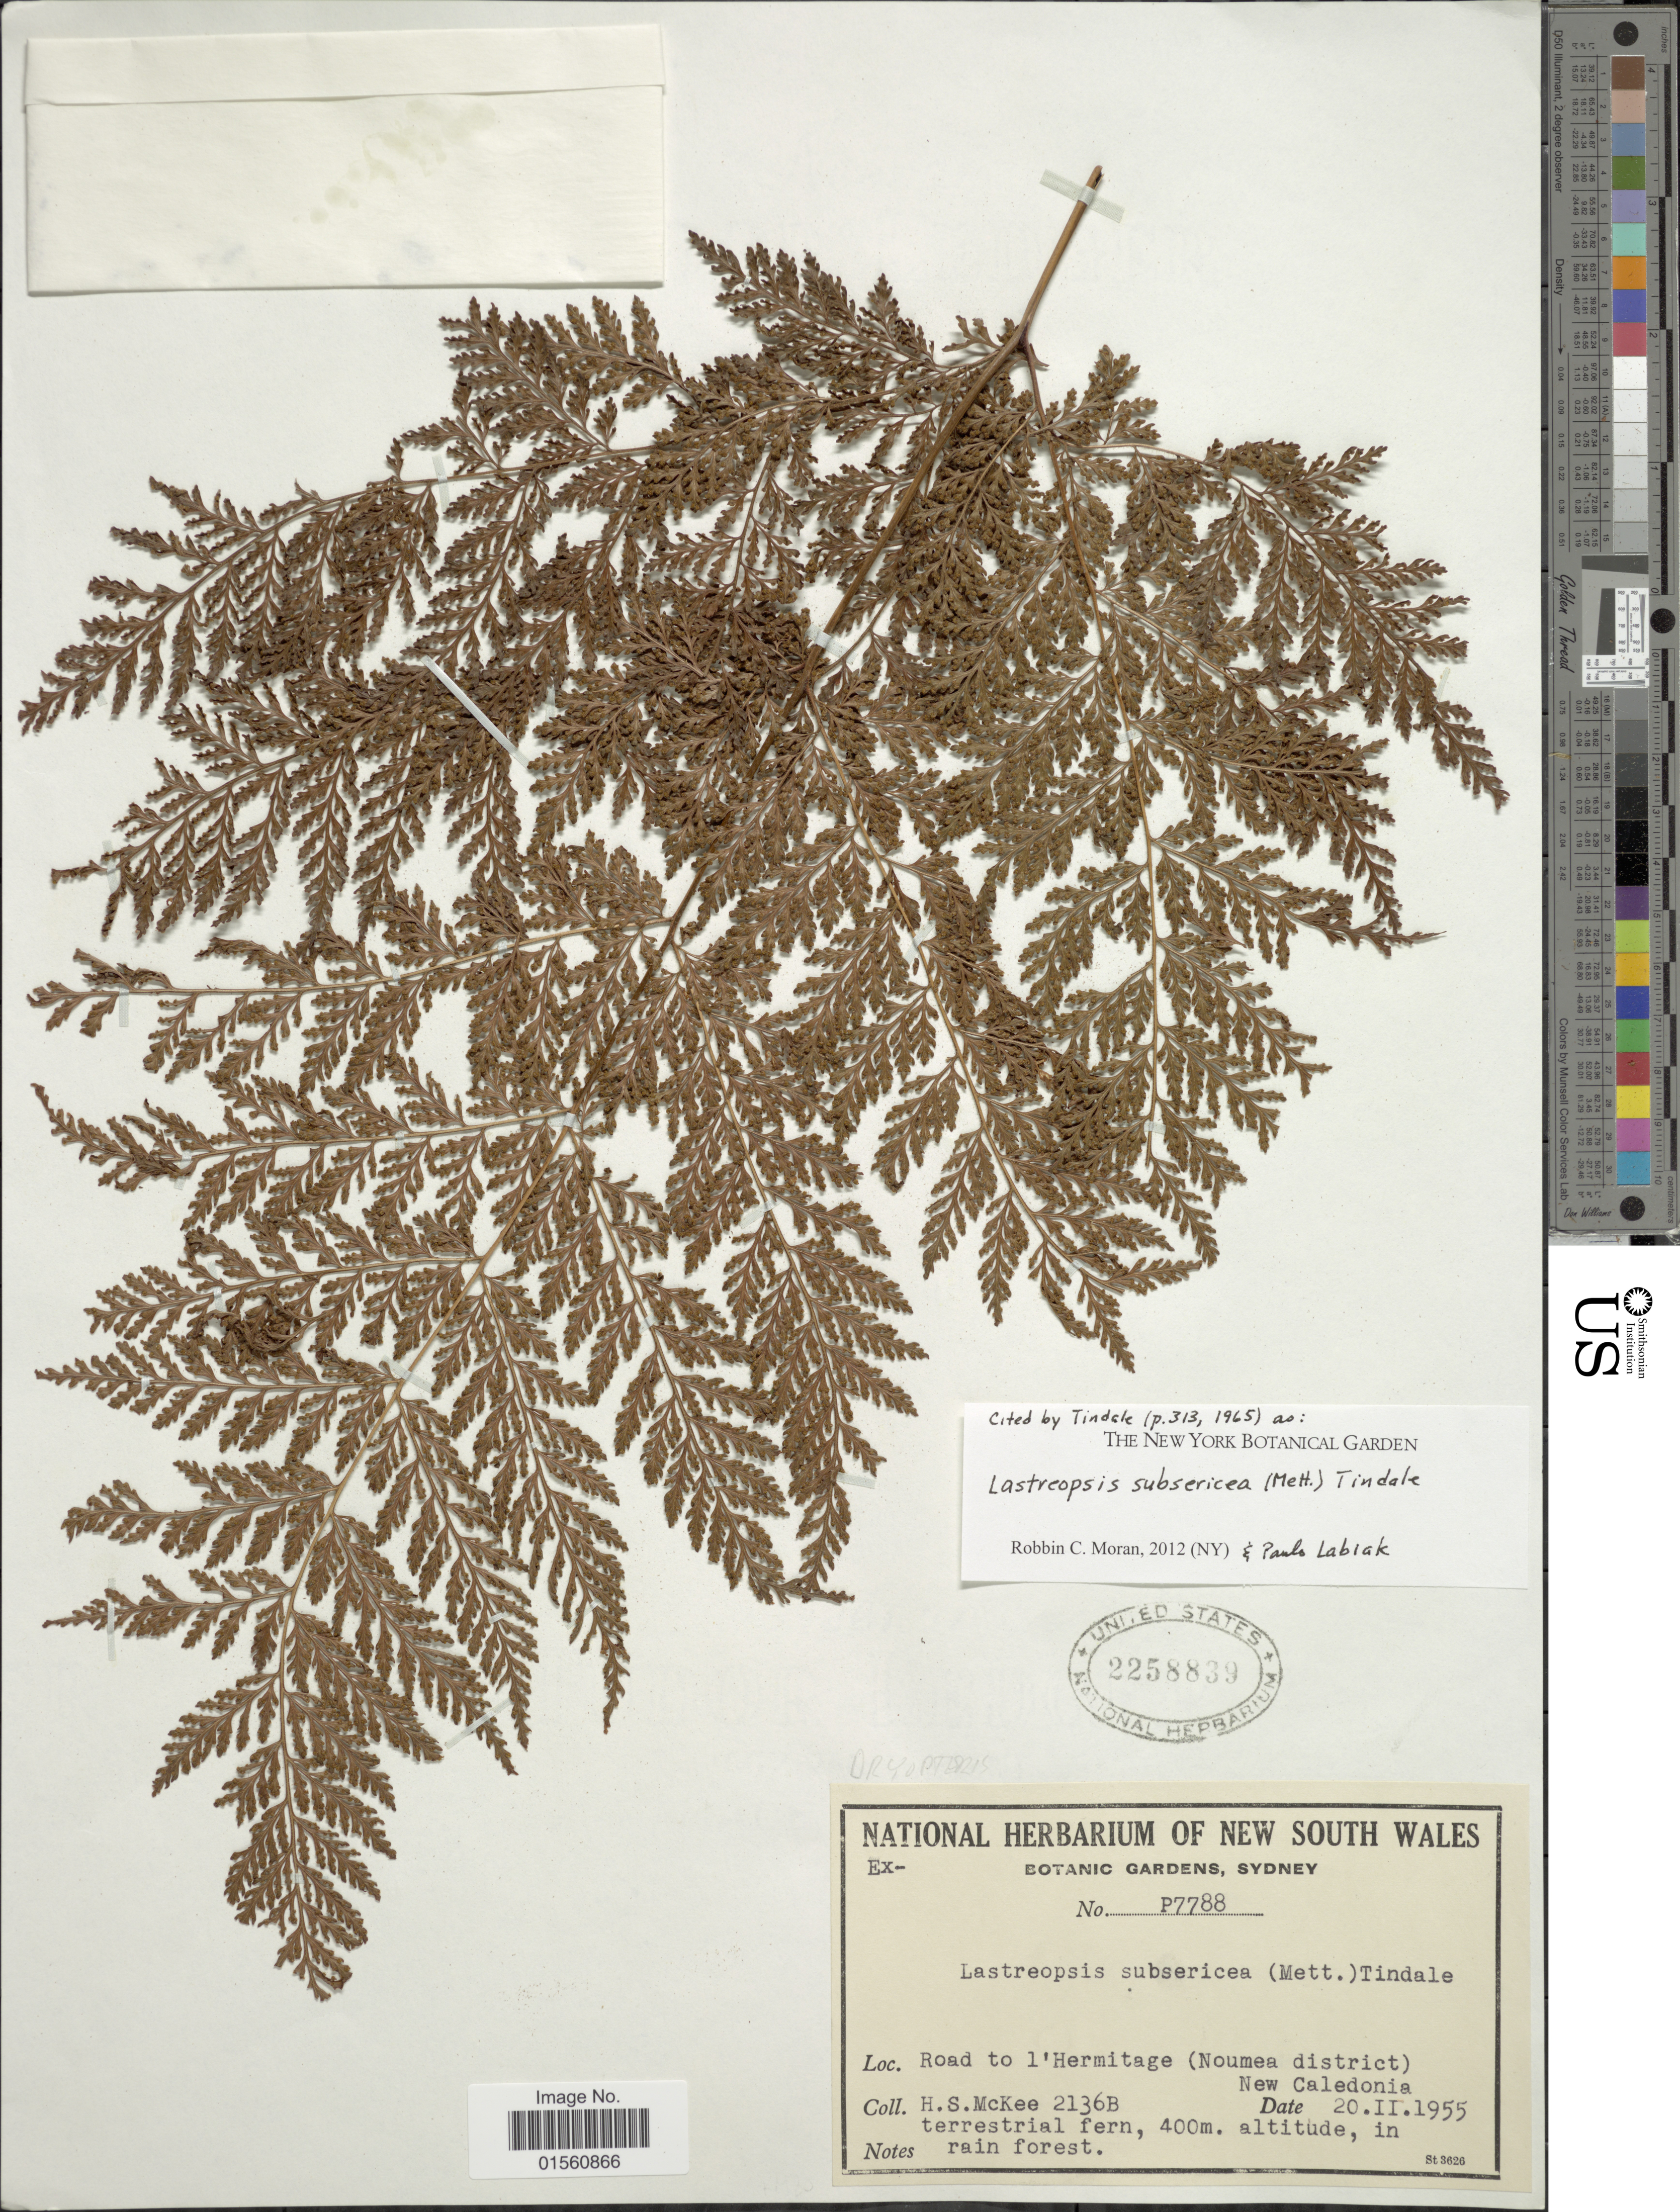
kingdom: Plantae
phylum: Tracheophyta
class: Polypodiopsida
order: Polypodiales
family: Dryopteridaceae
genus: Lastreopsis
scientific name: Lastreopsis subsericea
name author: (Mett.) Tindale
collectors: H. S. McKee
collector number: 2136B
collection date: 1955-02-20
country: New Caledonia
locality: Road to l'Hermitage (Noumea district)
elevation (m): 400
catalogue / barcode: US 2258839